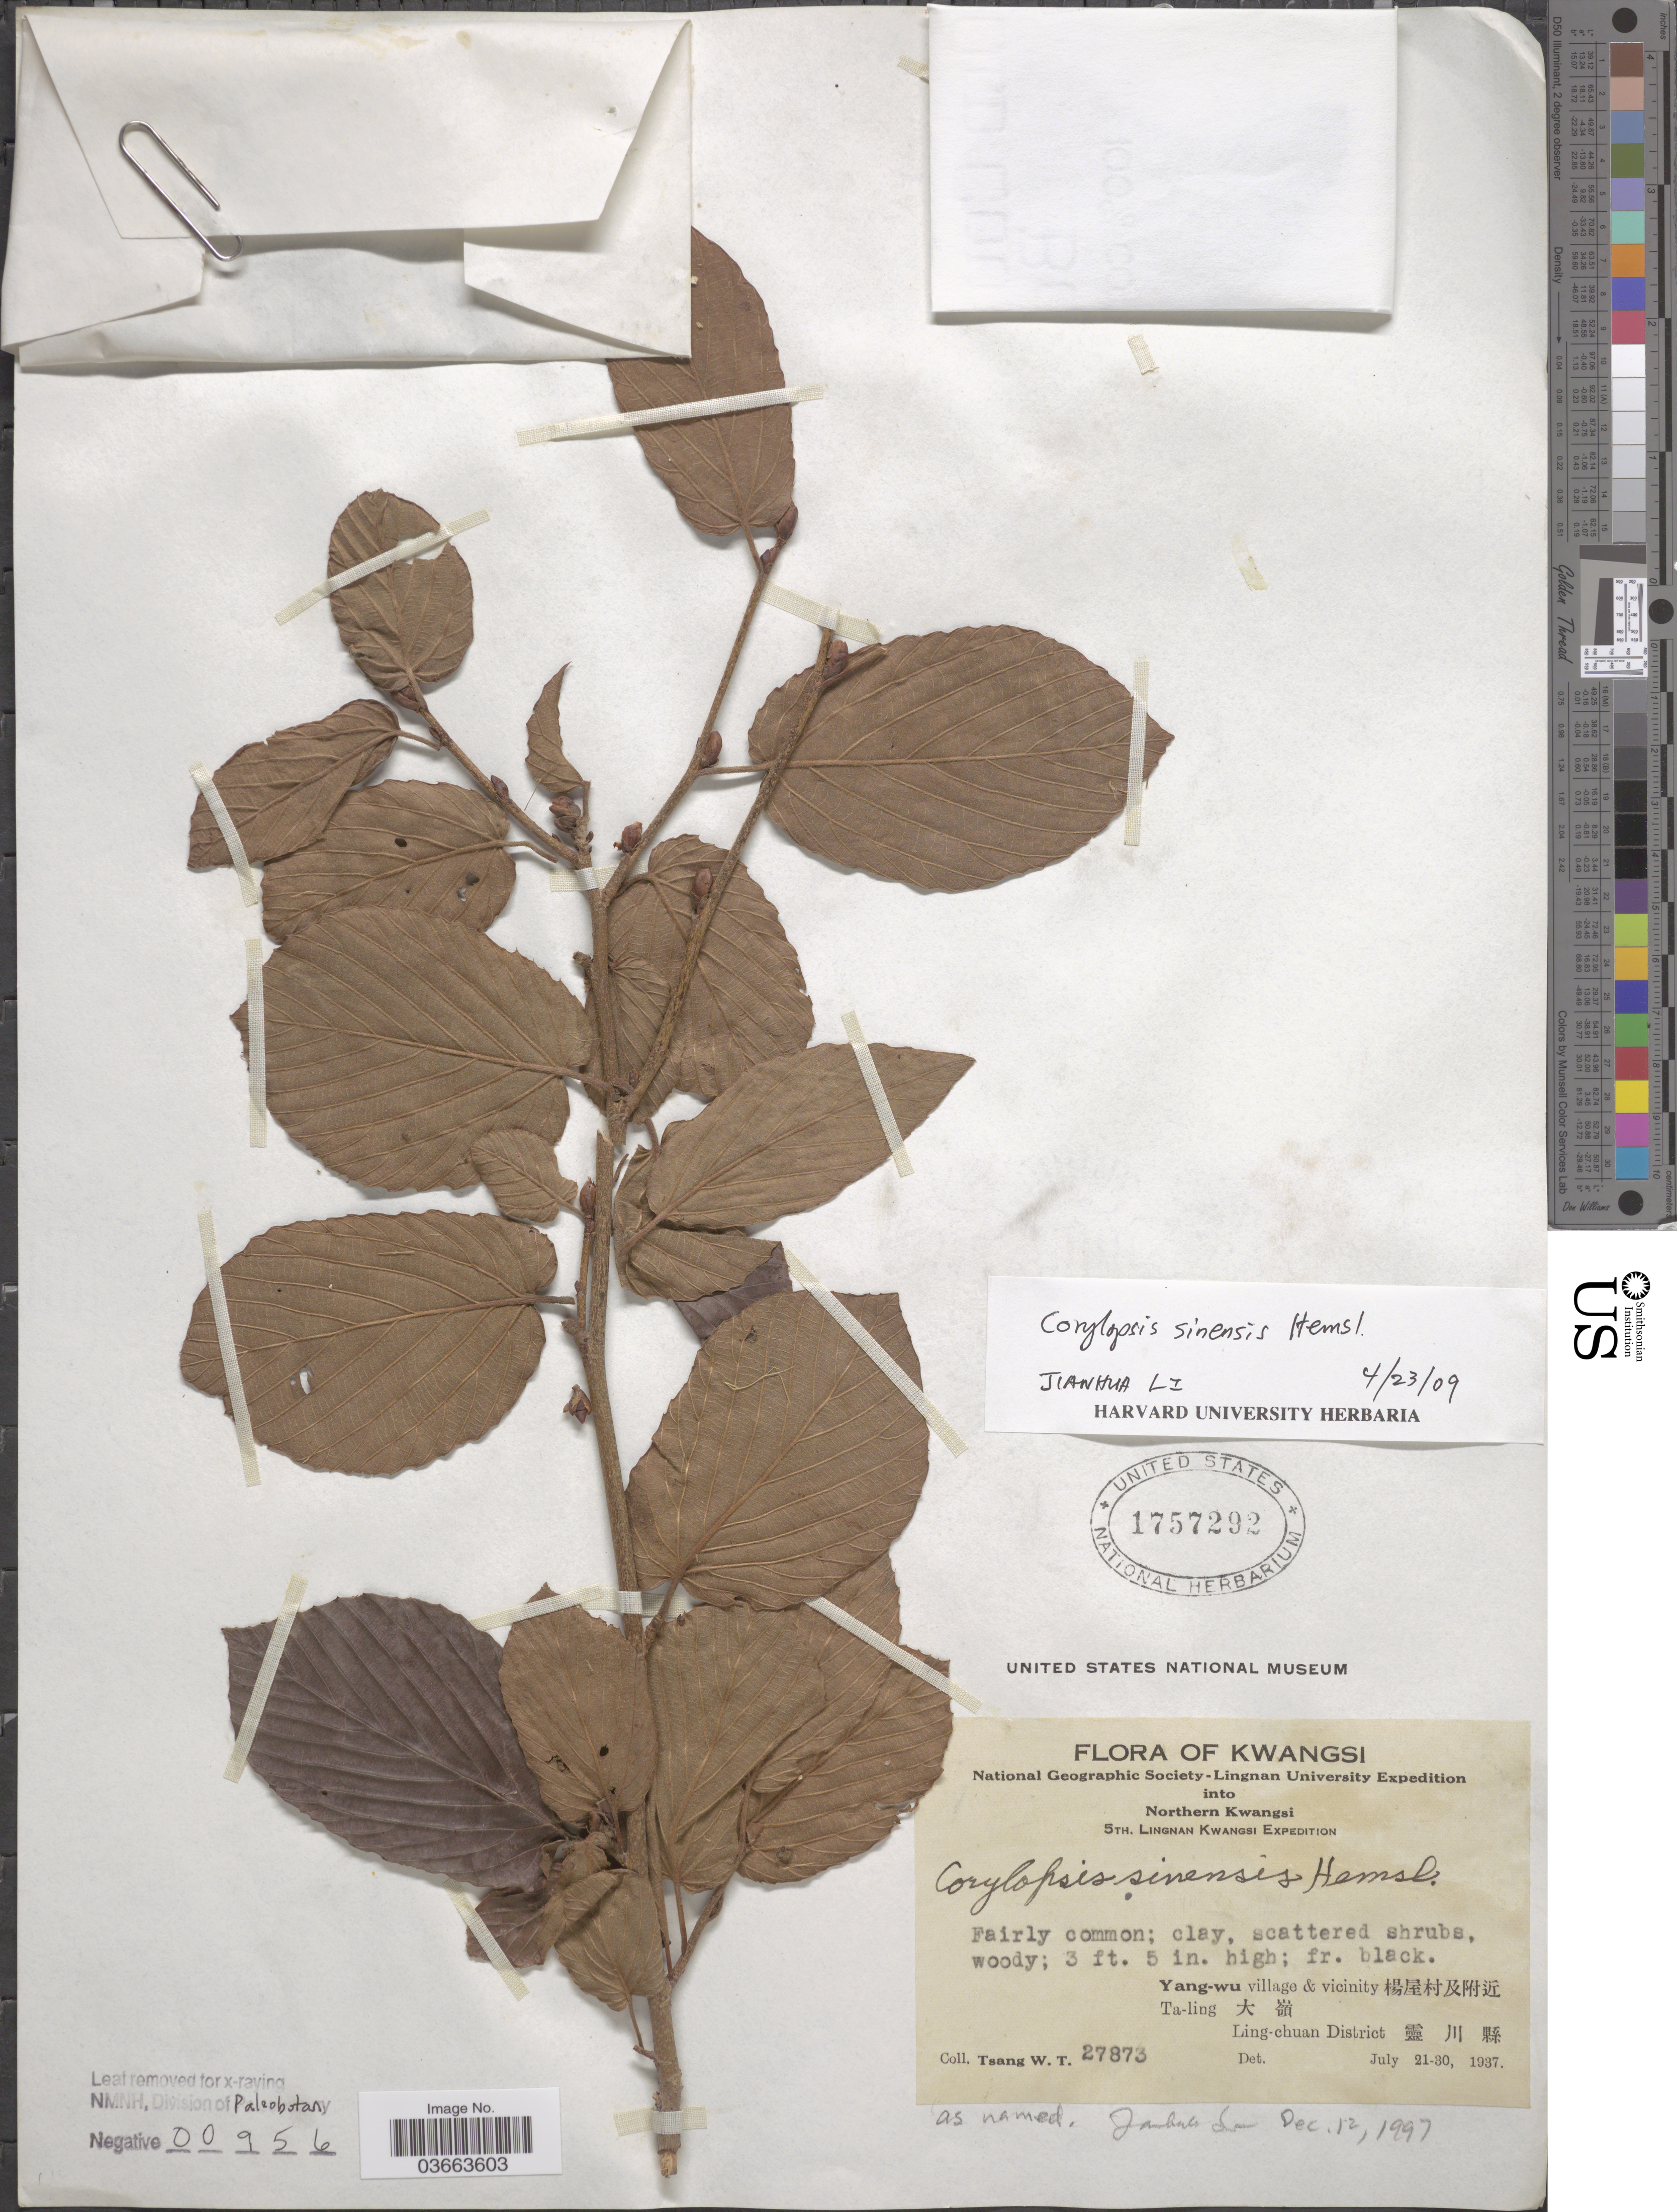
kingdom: Plantae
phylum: Tracheophyta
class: Magnoliopsida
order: Saxifragales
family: Hamamelidaceae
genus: Corylopsis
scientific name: Corylopsis sinensis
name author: Hemsl.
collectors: W. T. Tsang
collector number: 27873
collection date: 1937-07-21/1937-07-30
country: China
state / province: Guangxi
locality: Kwangsi. Northern Kwangsi. Yang-wu village & vicinity X Ta-ling X Ling-chuan District X.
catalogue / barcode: US 1757292